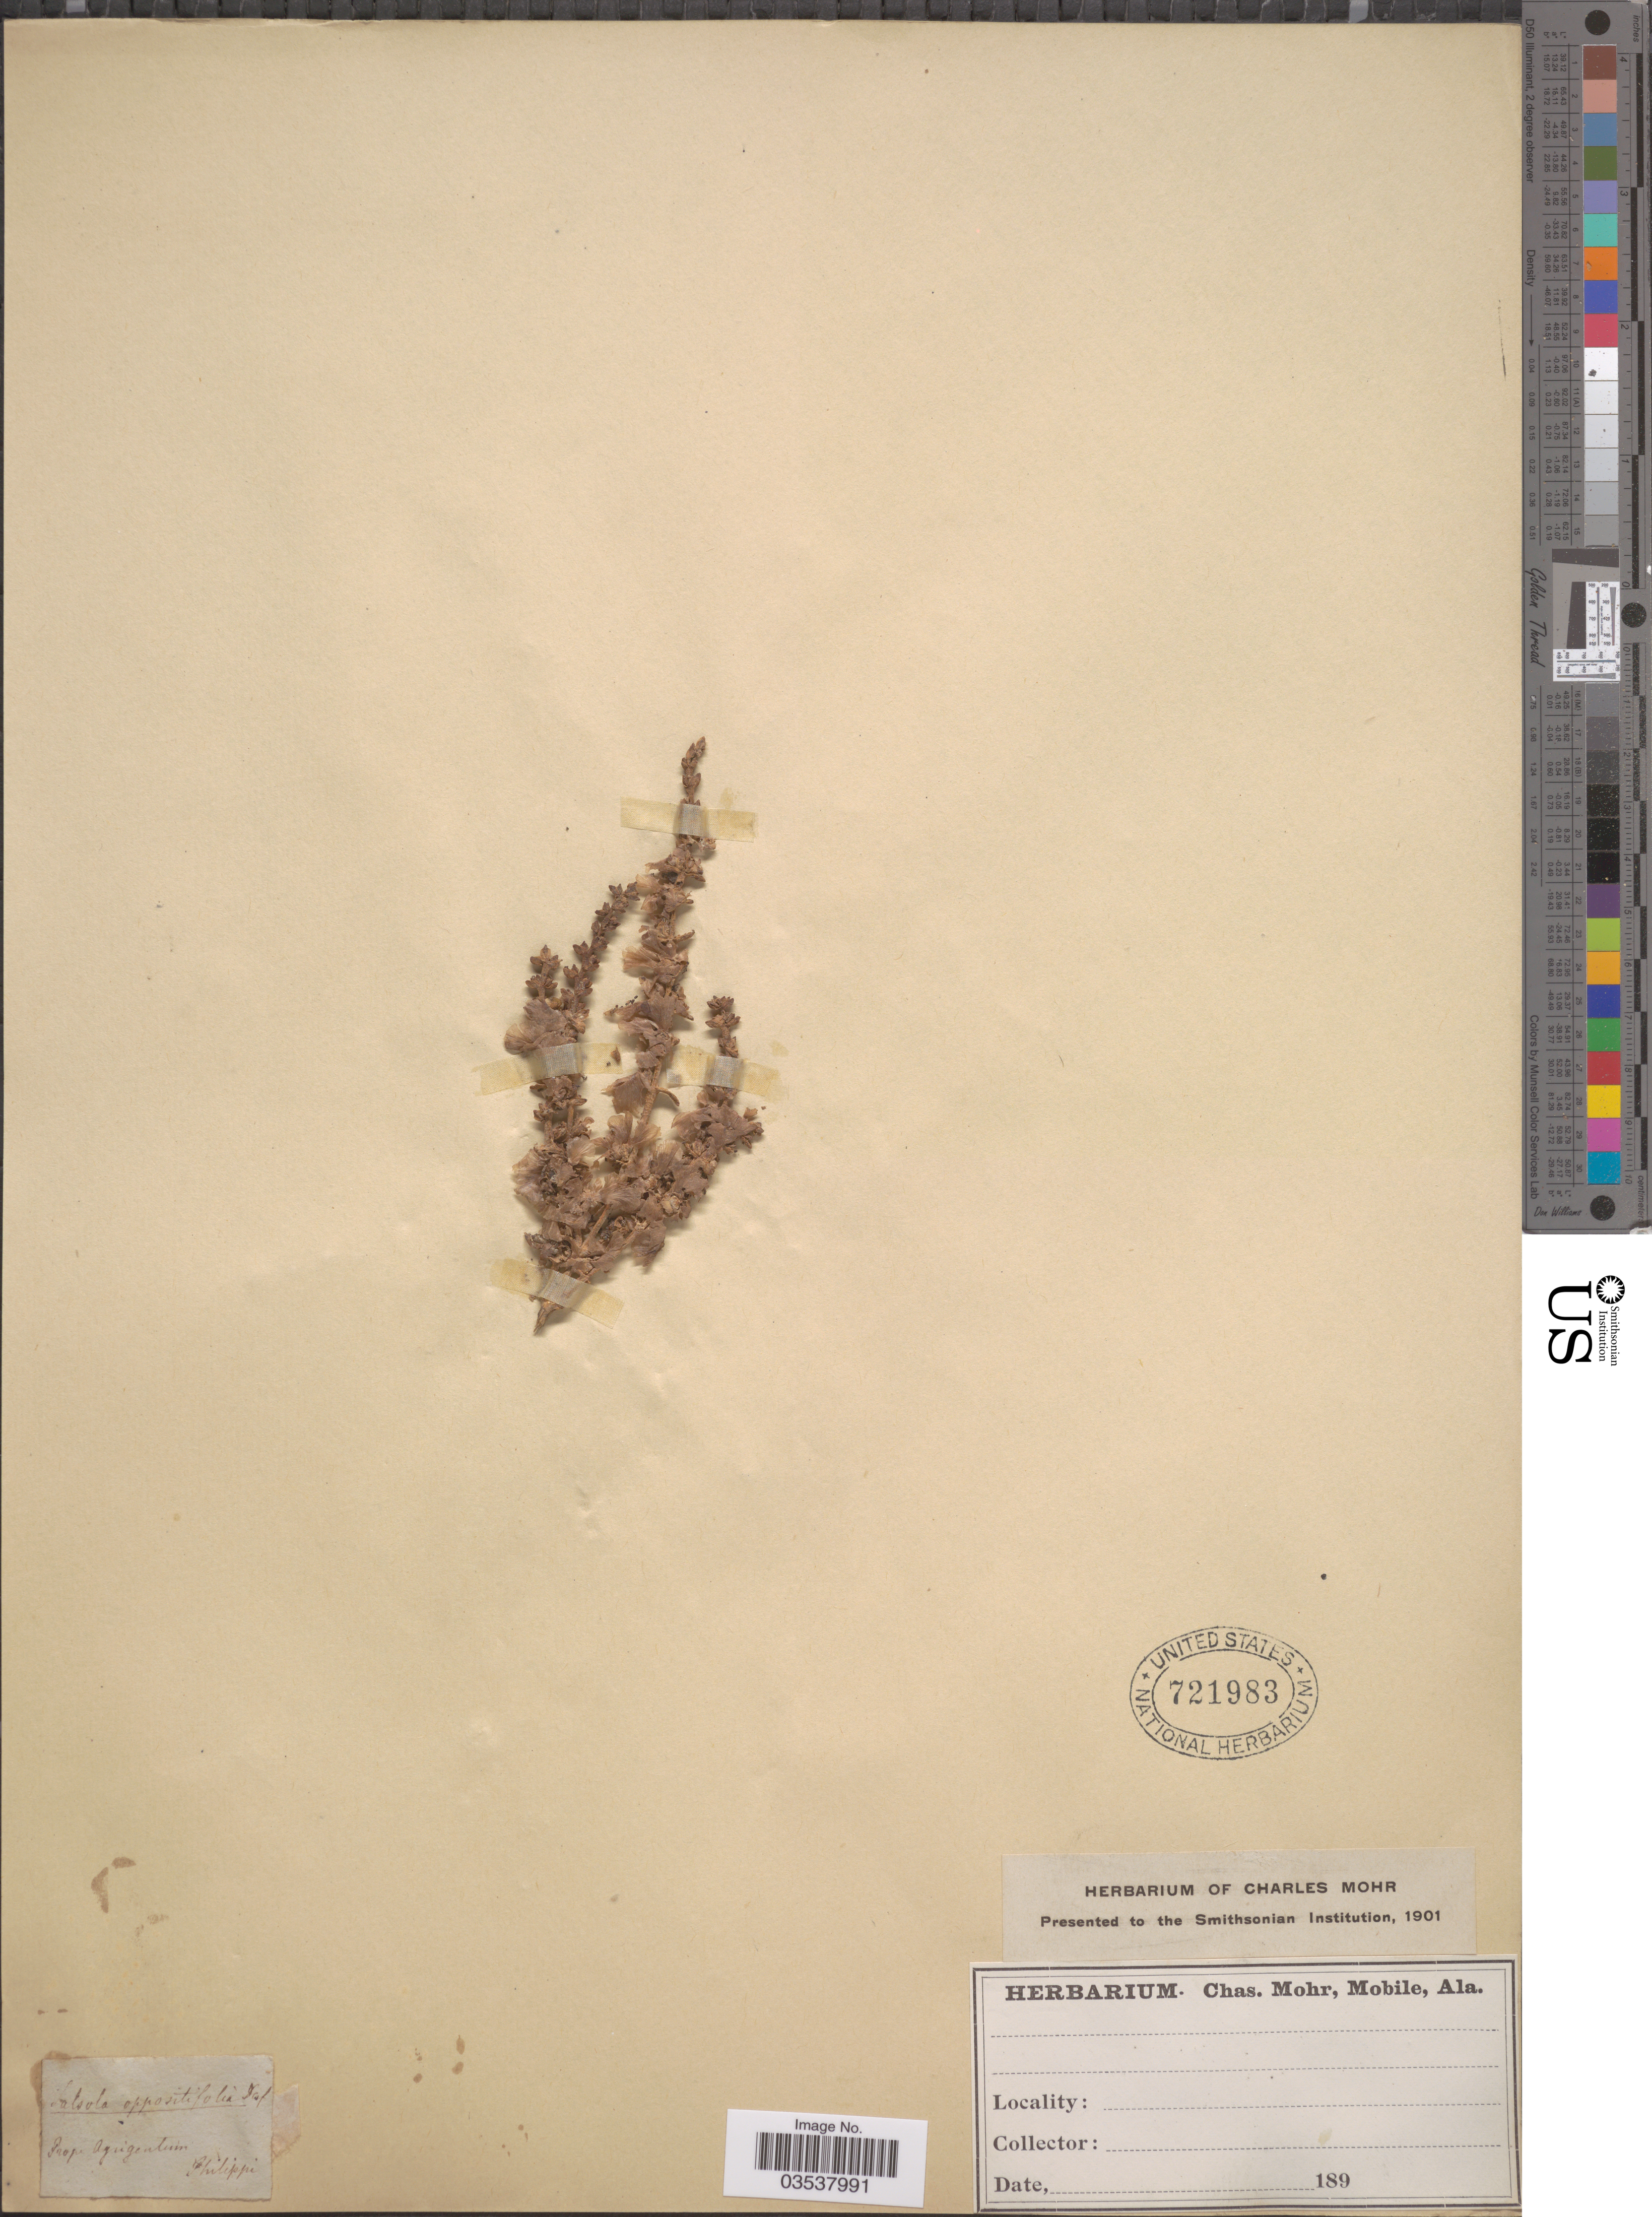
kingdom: Plantae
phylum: Tracheophyta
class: Magnoliopsida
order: Caryophyllales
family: Amaranthaceae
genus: Soda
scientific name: Soda oppositifolia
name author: (Desf.) Akhani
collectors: -. Philippi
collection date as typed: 189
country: Italy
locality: Prope Agrigentum.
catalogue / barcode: US 721983